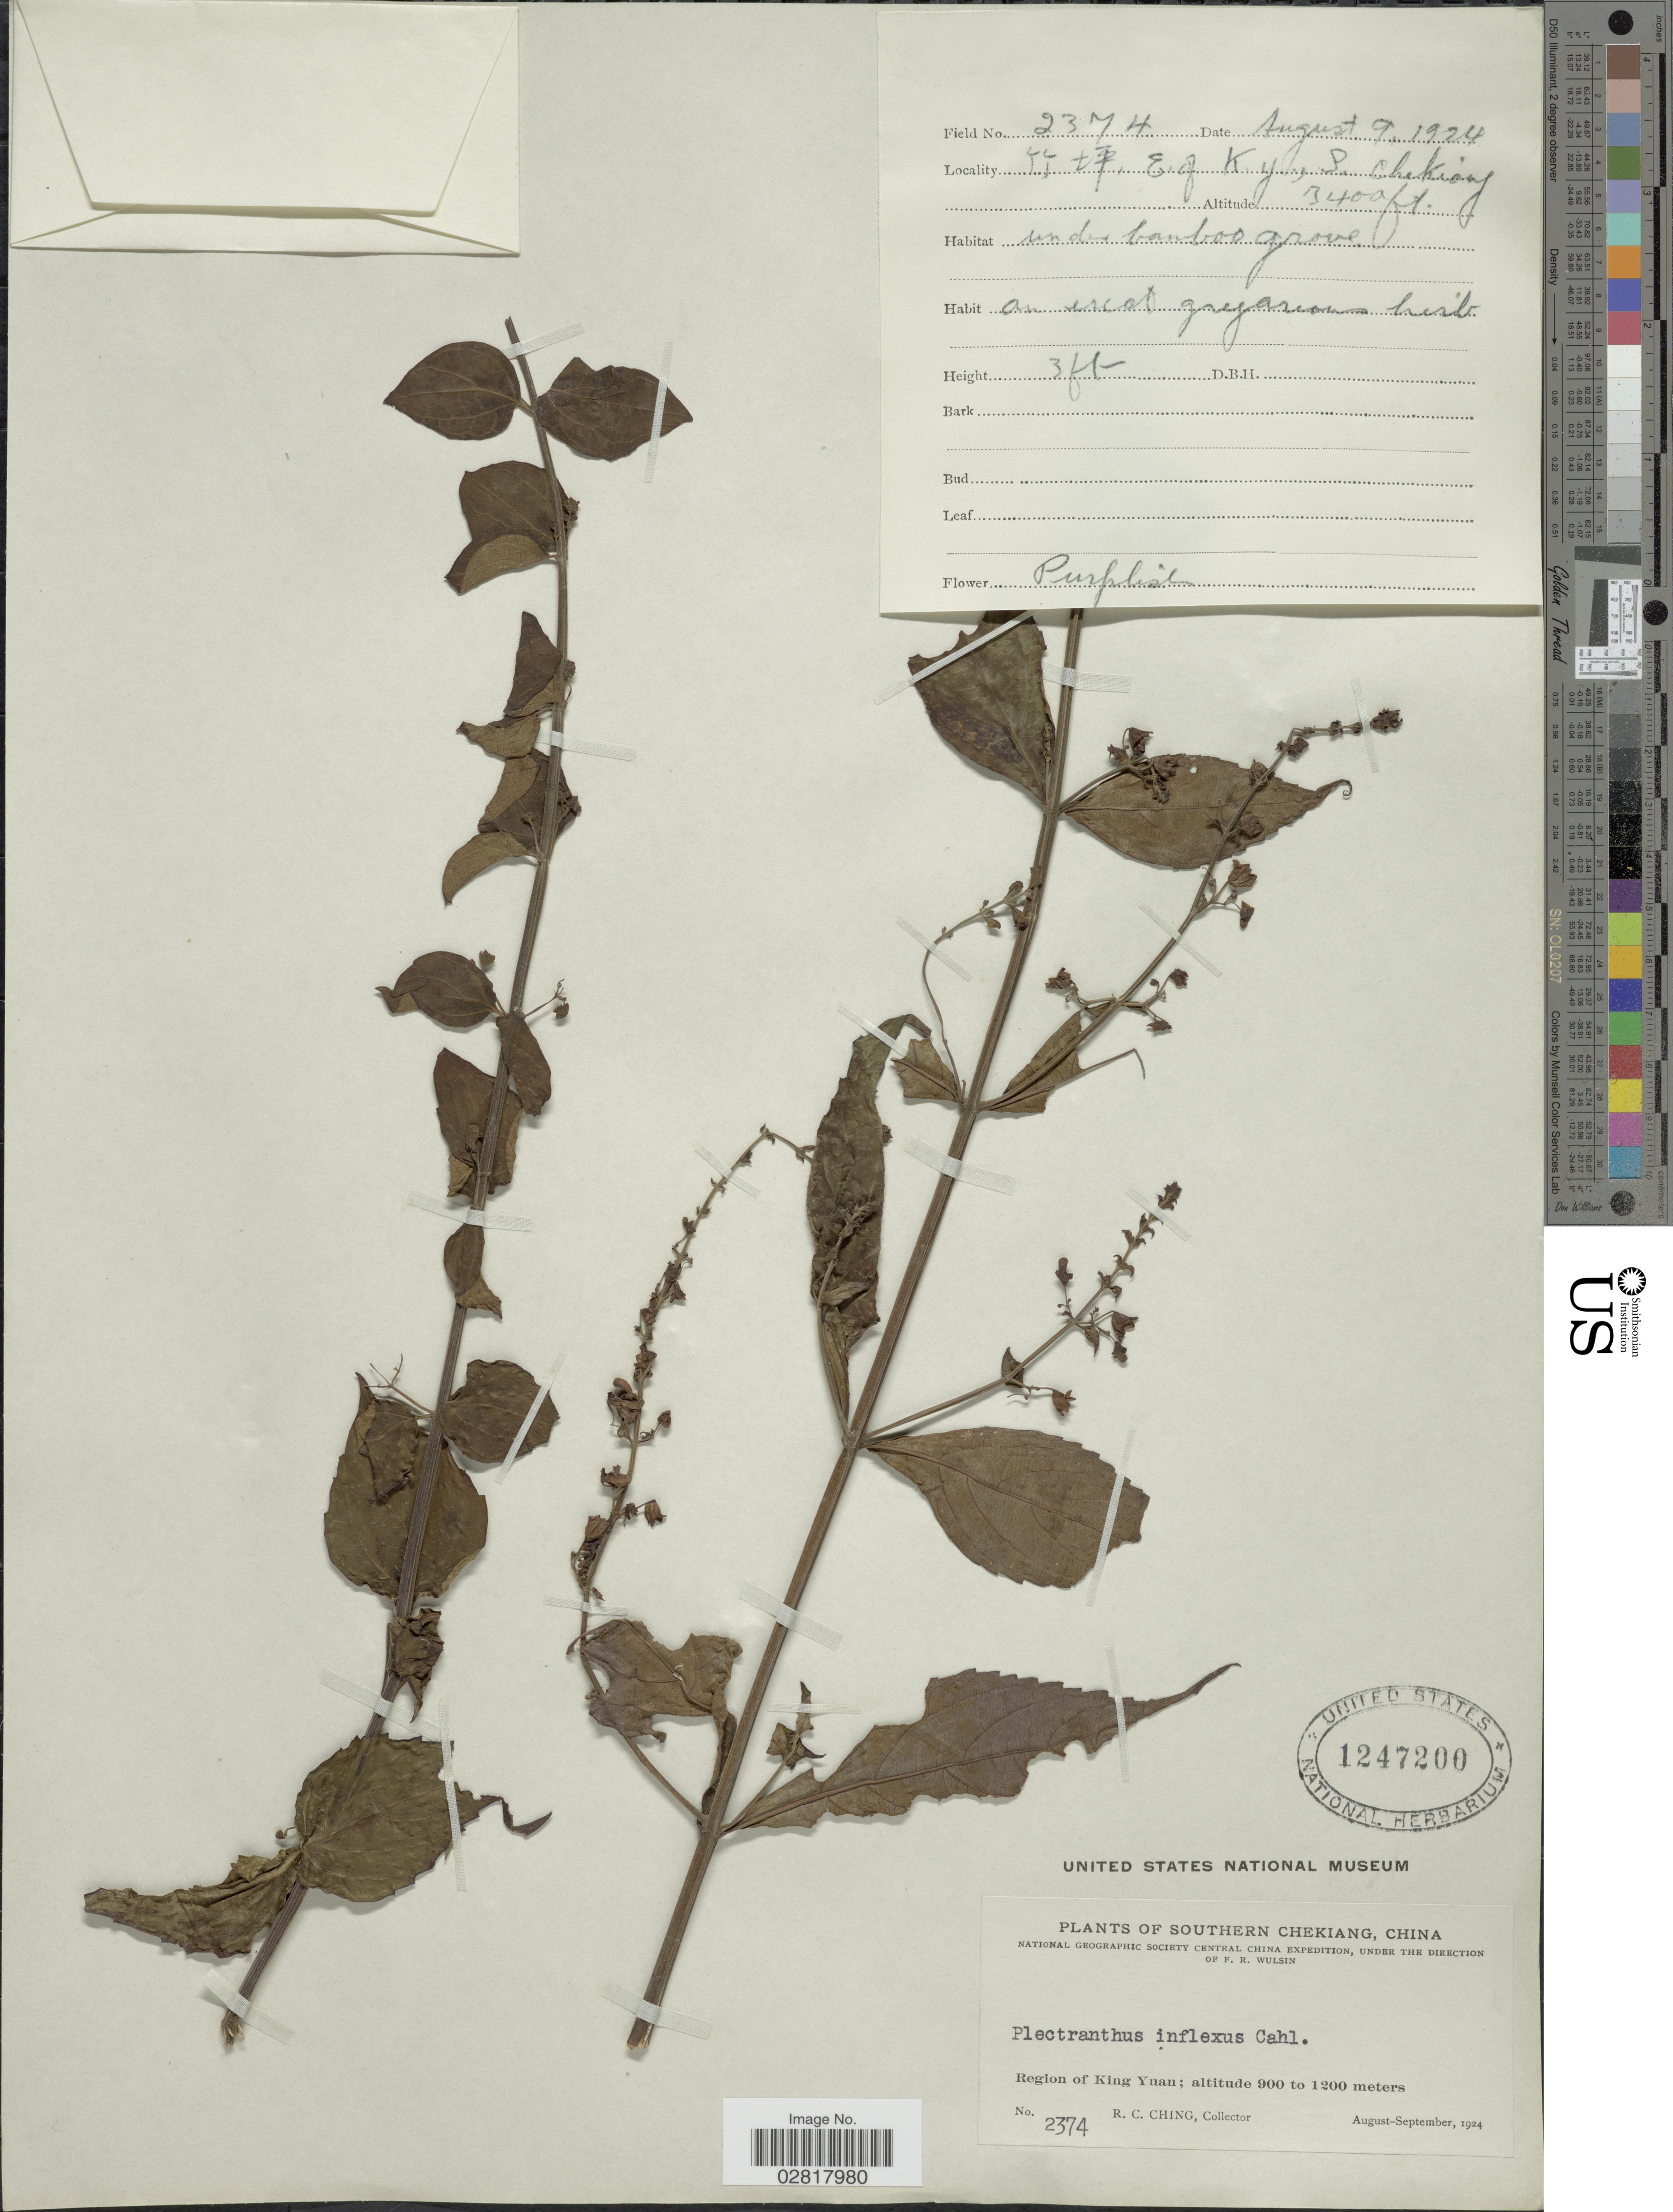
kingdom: Plantae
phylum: Tracheophyta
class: Magnoliopsida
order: Lamiales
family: Lamiaceae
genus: Plectranthus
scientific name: Plectranthus inflexus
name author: (Thunb.) Vahl ex Benth.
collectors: R. C. Ching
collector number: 2374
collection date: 1924-08-09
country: China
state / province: Zhejiang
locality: E. of K.Y. (region of King Yua, Southern Chongqing.)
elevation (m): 1036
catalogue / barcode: US 1247200